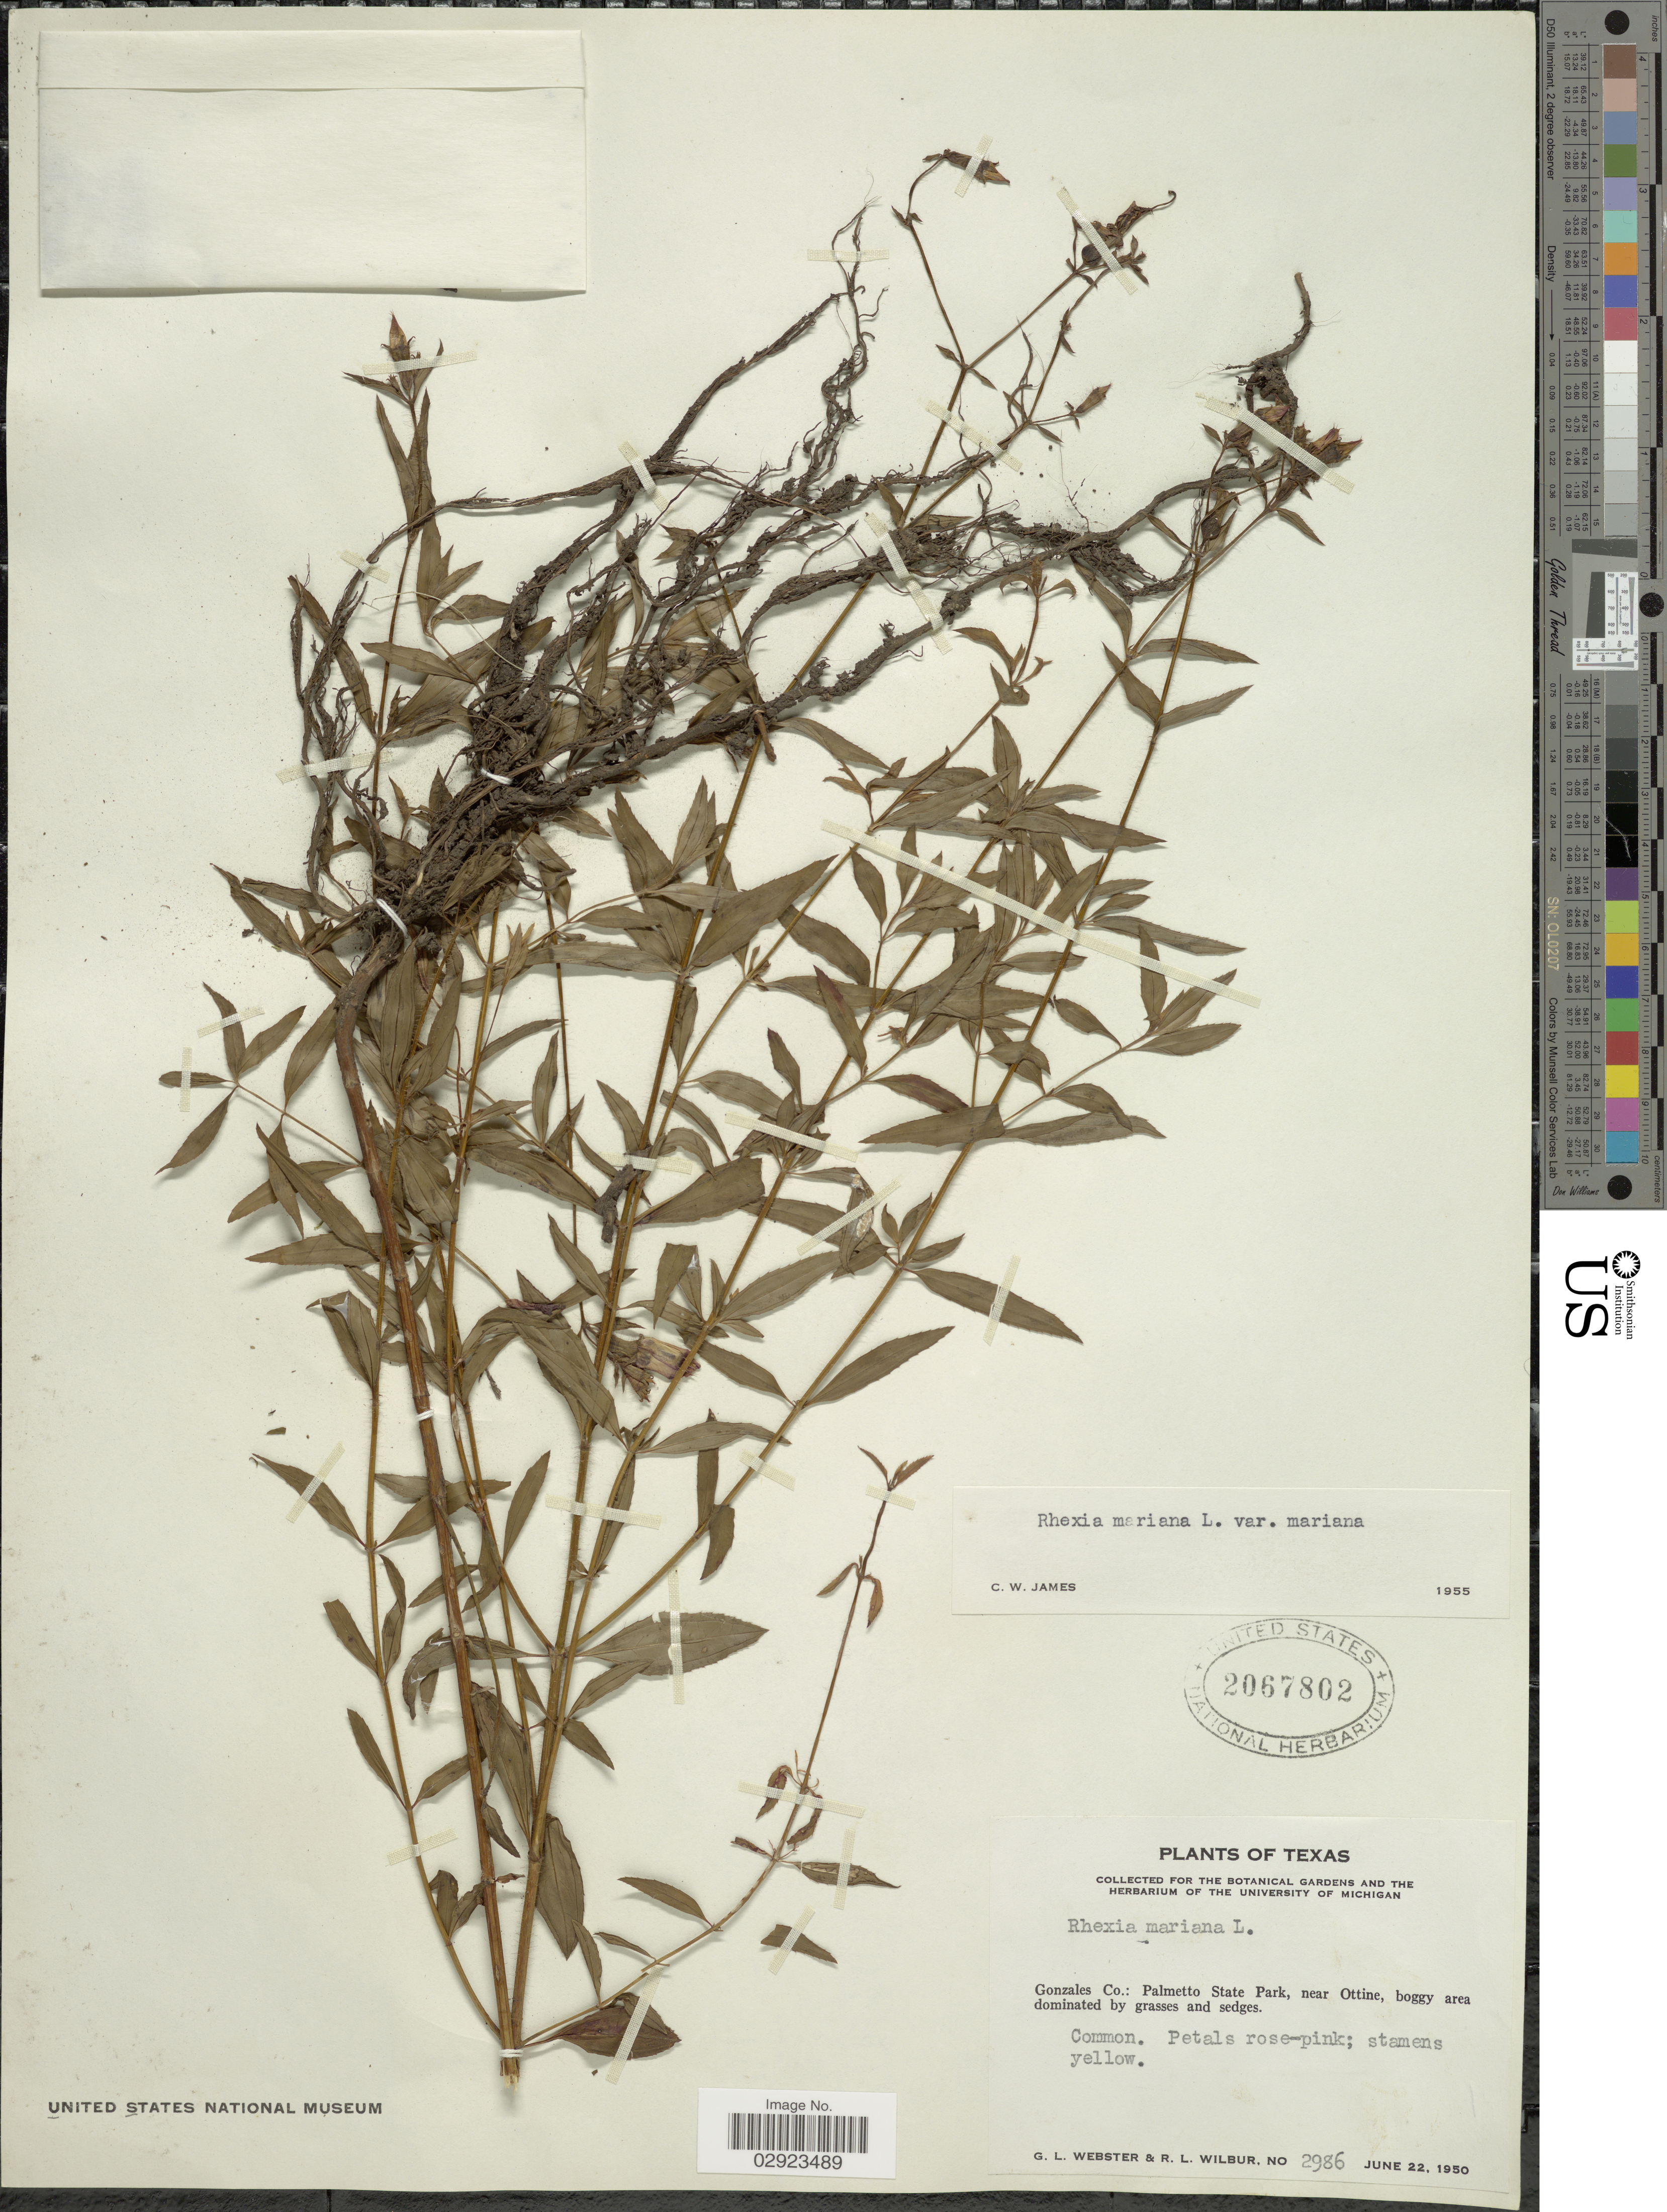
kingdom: Plantae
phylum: Tracheophyta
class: Magnoliopsida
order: Myrtales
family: Melastomataceae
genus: Rhexia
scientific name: Rhexia mariana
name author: L.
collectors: G. L. Webster & R. L. Wilbur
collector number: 2986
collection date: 1950-06-22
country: United States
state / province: Texas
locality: Gonzales Co.: Palmetto State Park, near Ottine.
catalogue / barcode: US 2067802